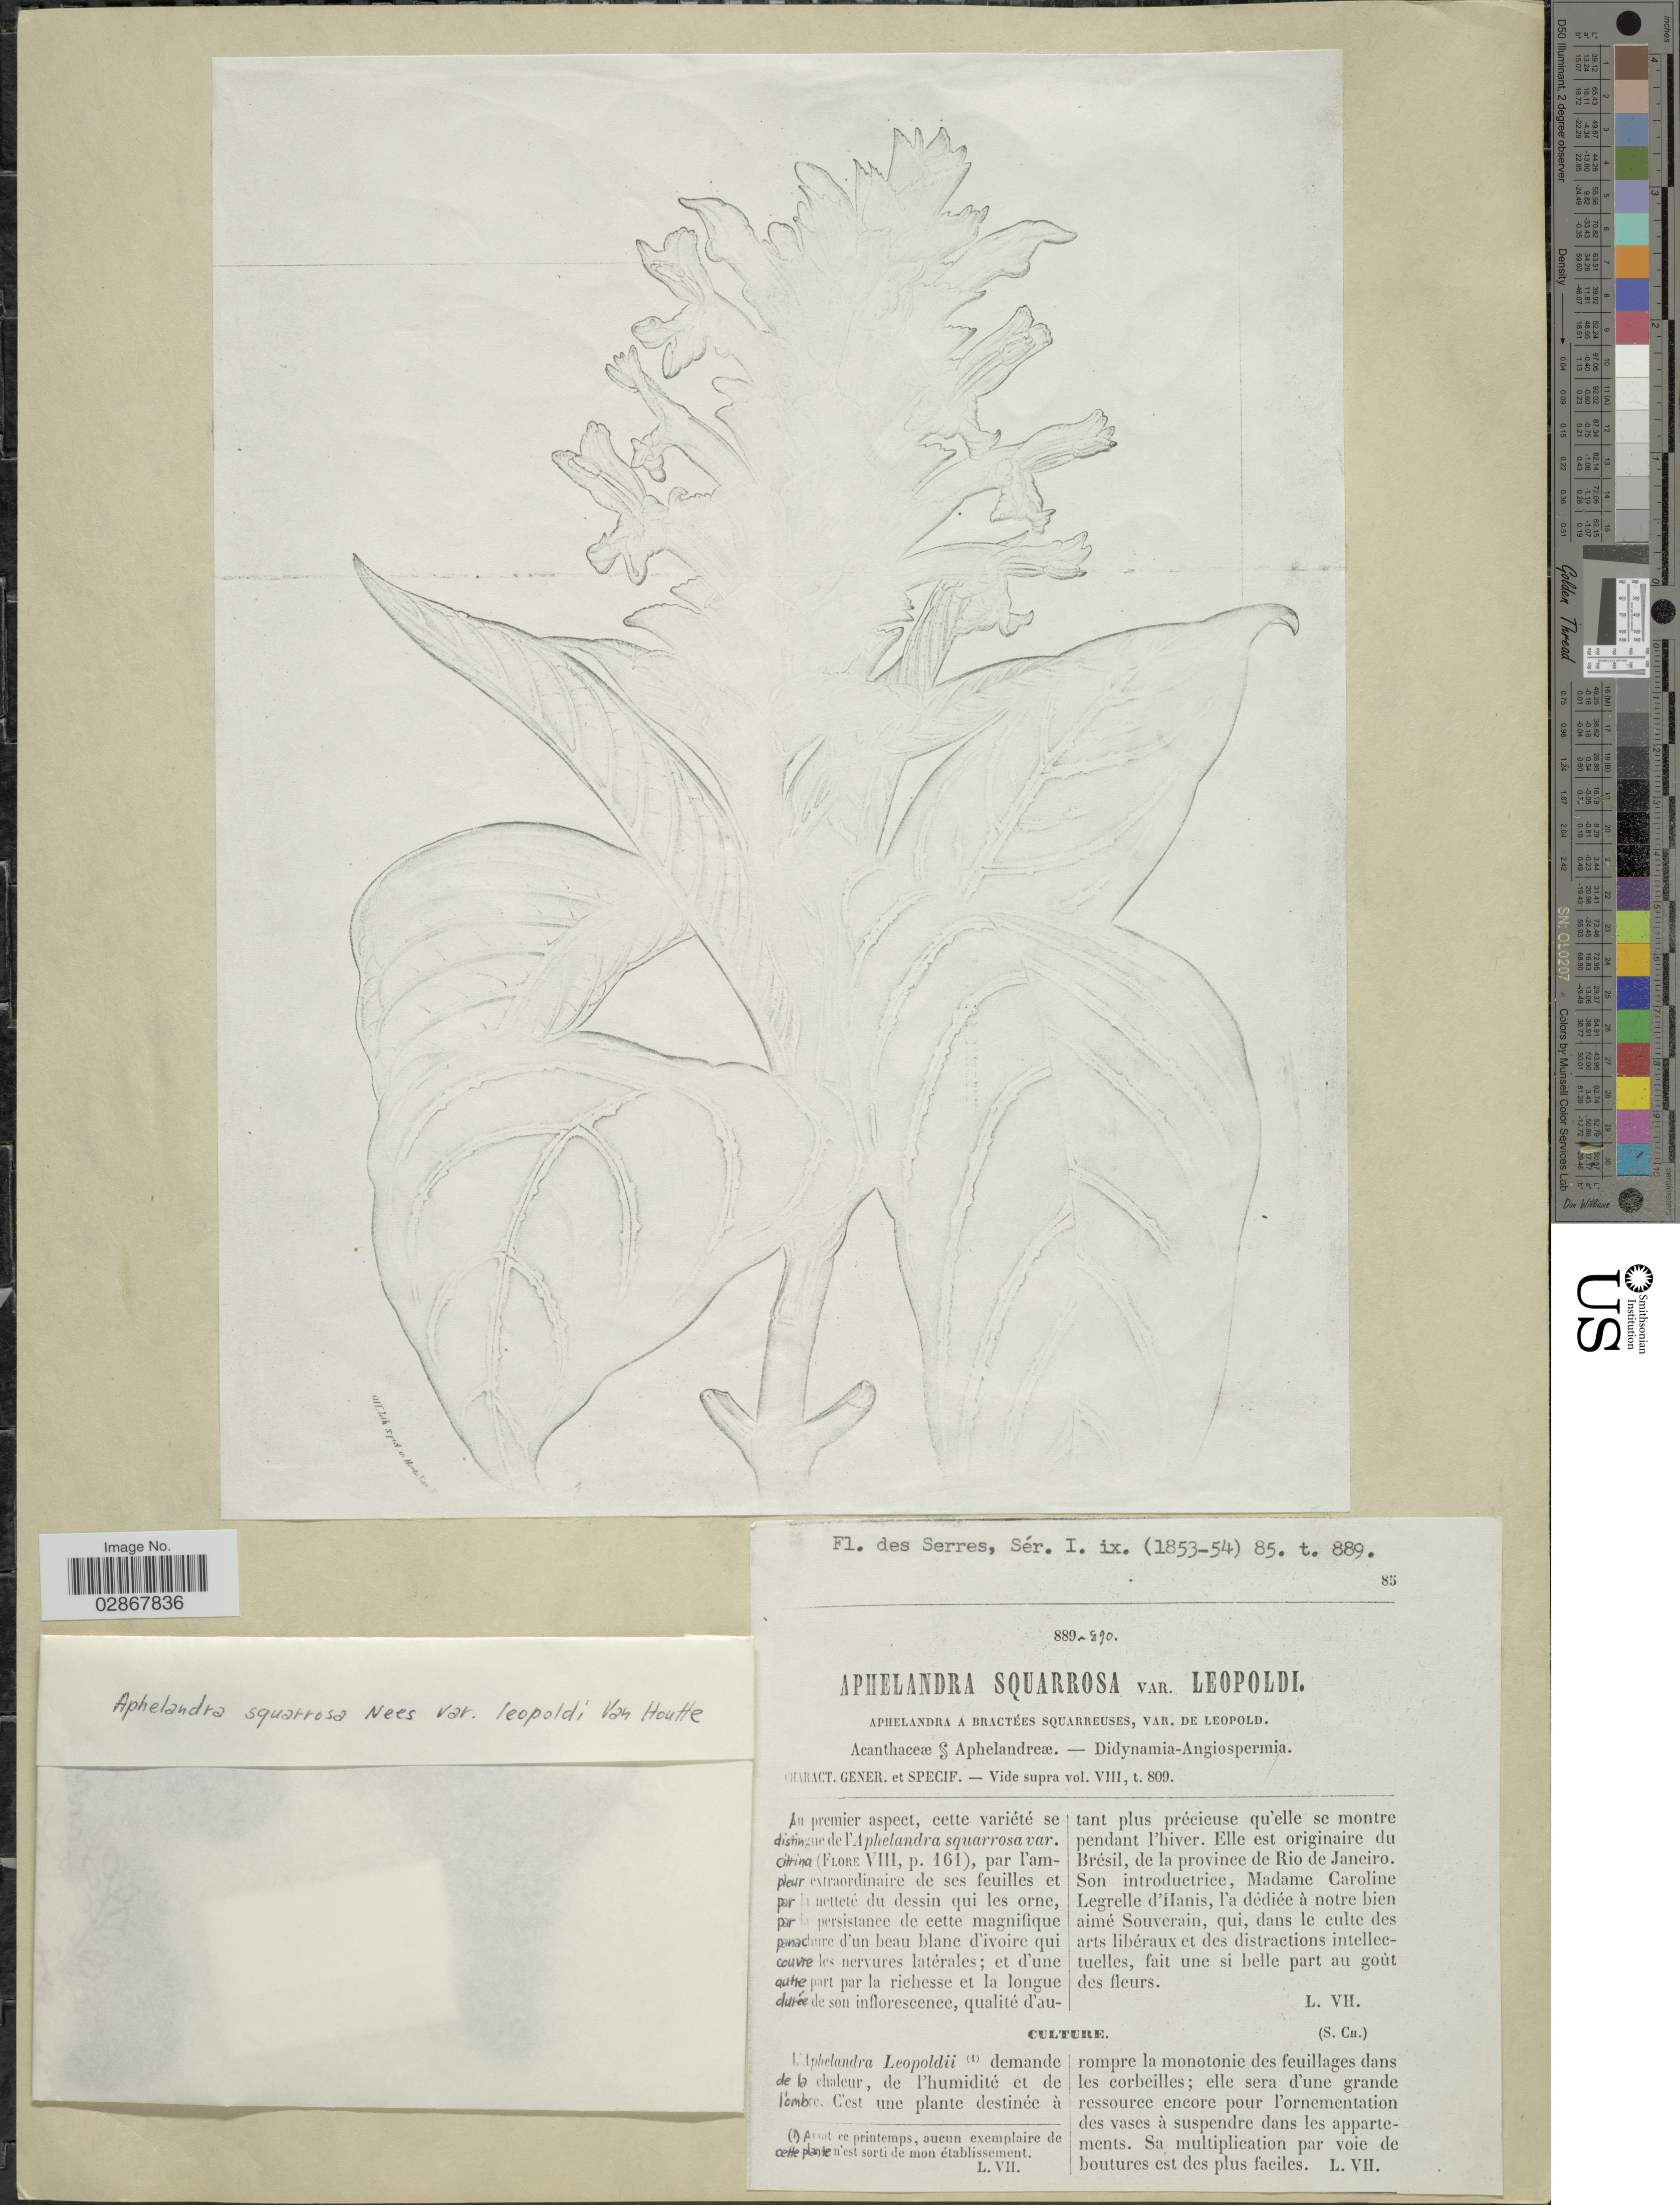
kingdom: Plantae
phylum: Tracheophyta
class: Magnoliopsida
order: Lamiales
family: Acanthaceae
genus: Aphelandra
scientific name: Aphelandra squarrosa Nees, nom. illeg.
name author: Nees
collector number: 889-890?